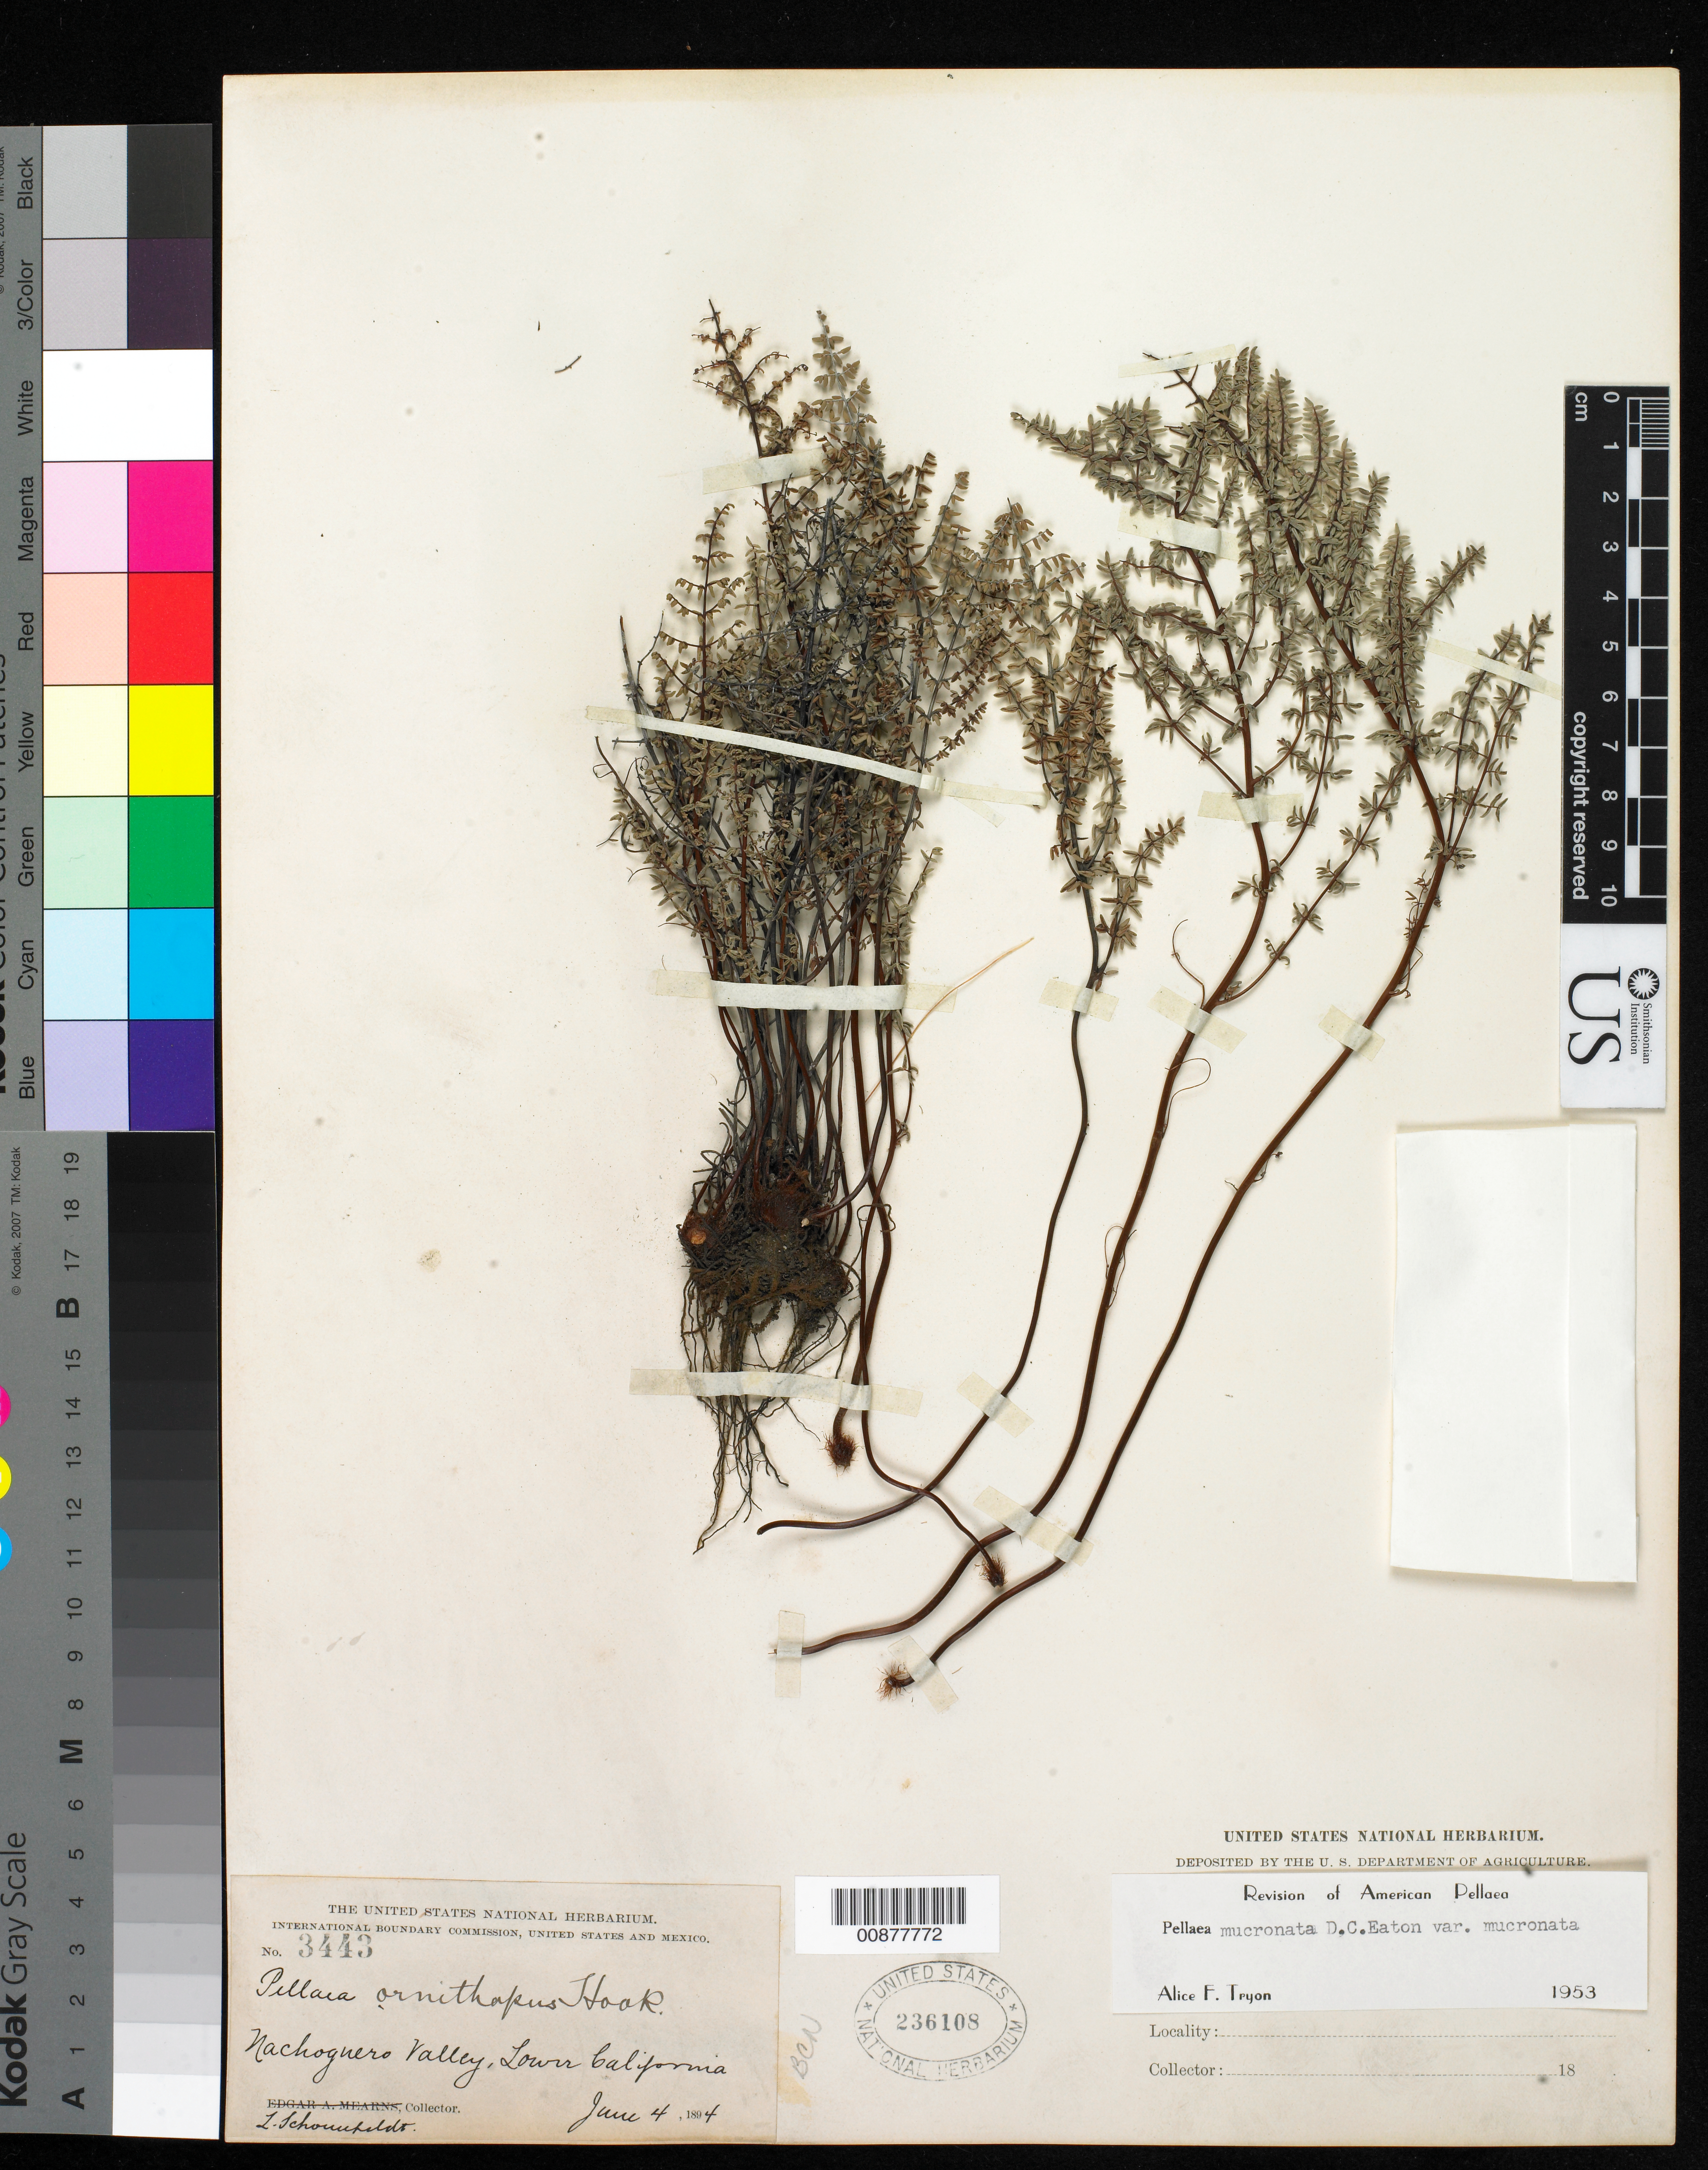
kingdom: Plantae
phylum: Tracheophyta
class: Polypodiopsida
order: Polypodiales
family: Pteridaceae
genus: Pellaea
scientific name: Pellaea mucronata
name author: (D.C. Eaton) D.C. Eaton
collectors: L. Schoenfeldt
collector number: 3443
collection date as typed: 04 Jun 1894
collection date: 1894-06-04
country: Mexico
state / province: Baja California Norte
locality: Nachoguero Valley, Baja California.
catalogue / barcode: US 236108